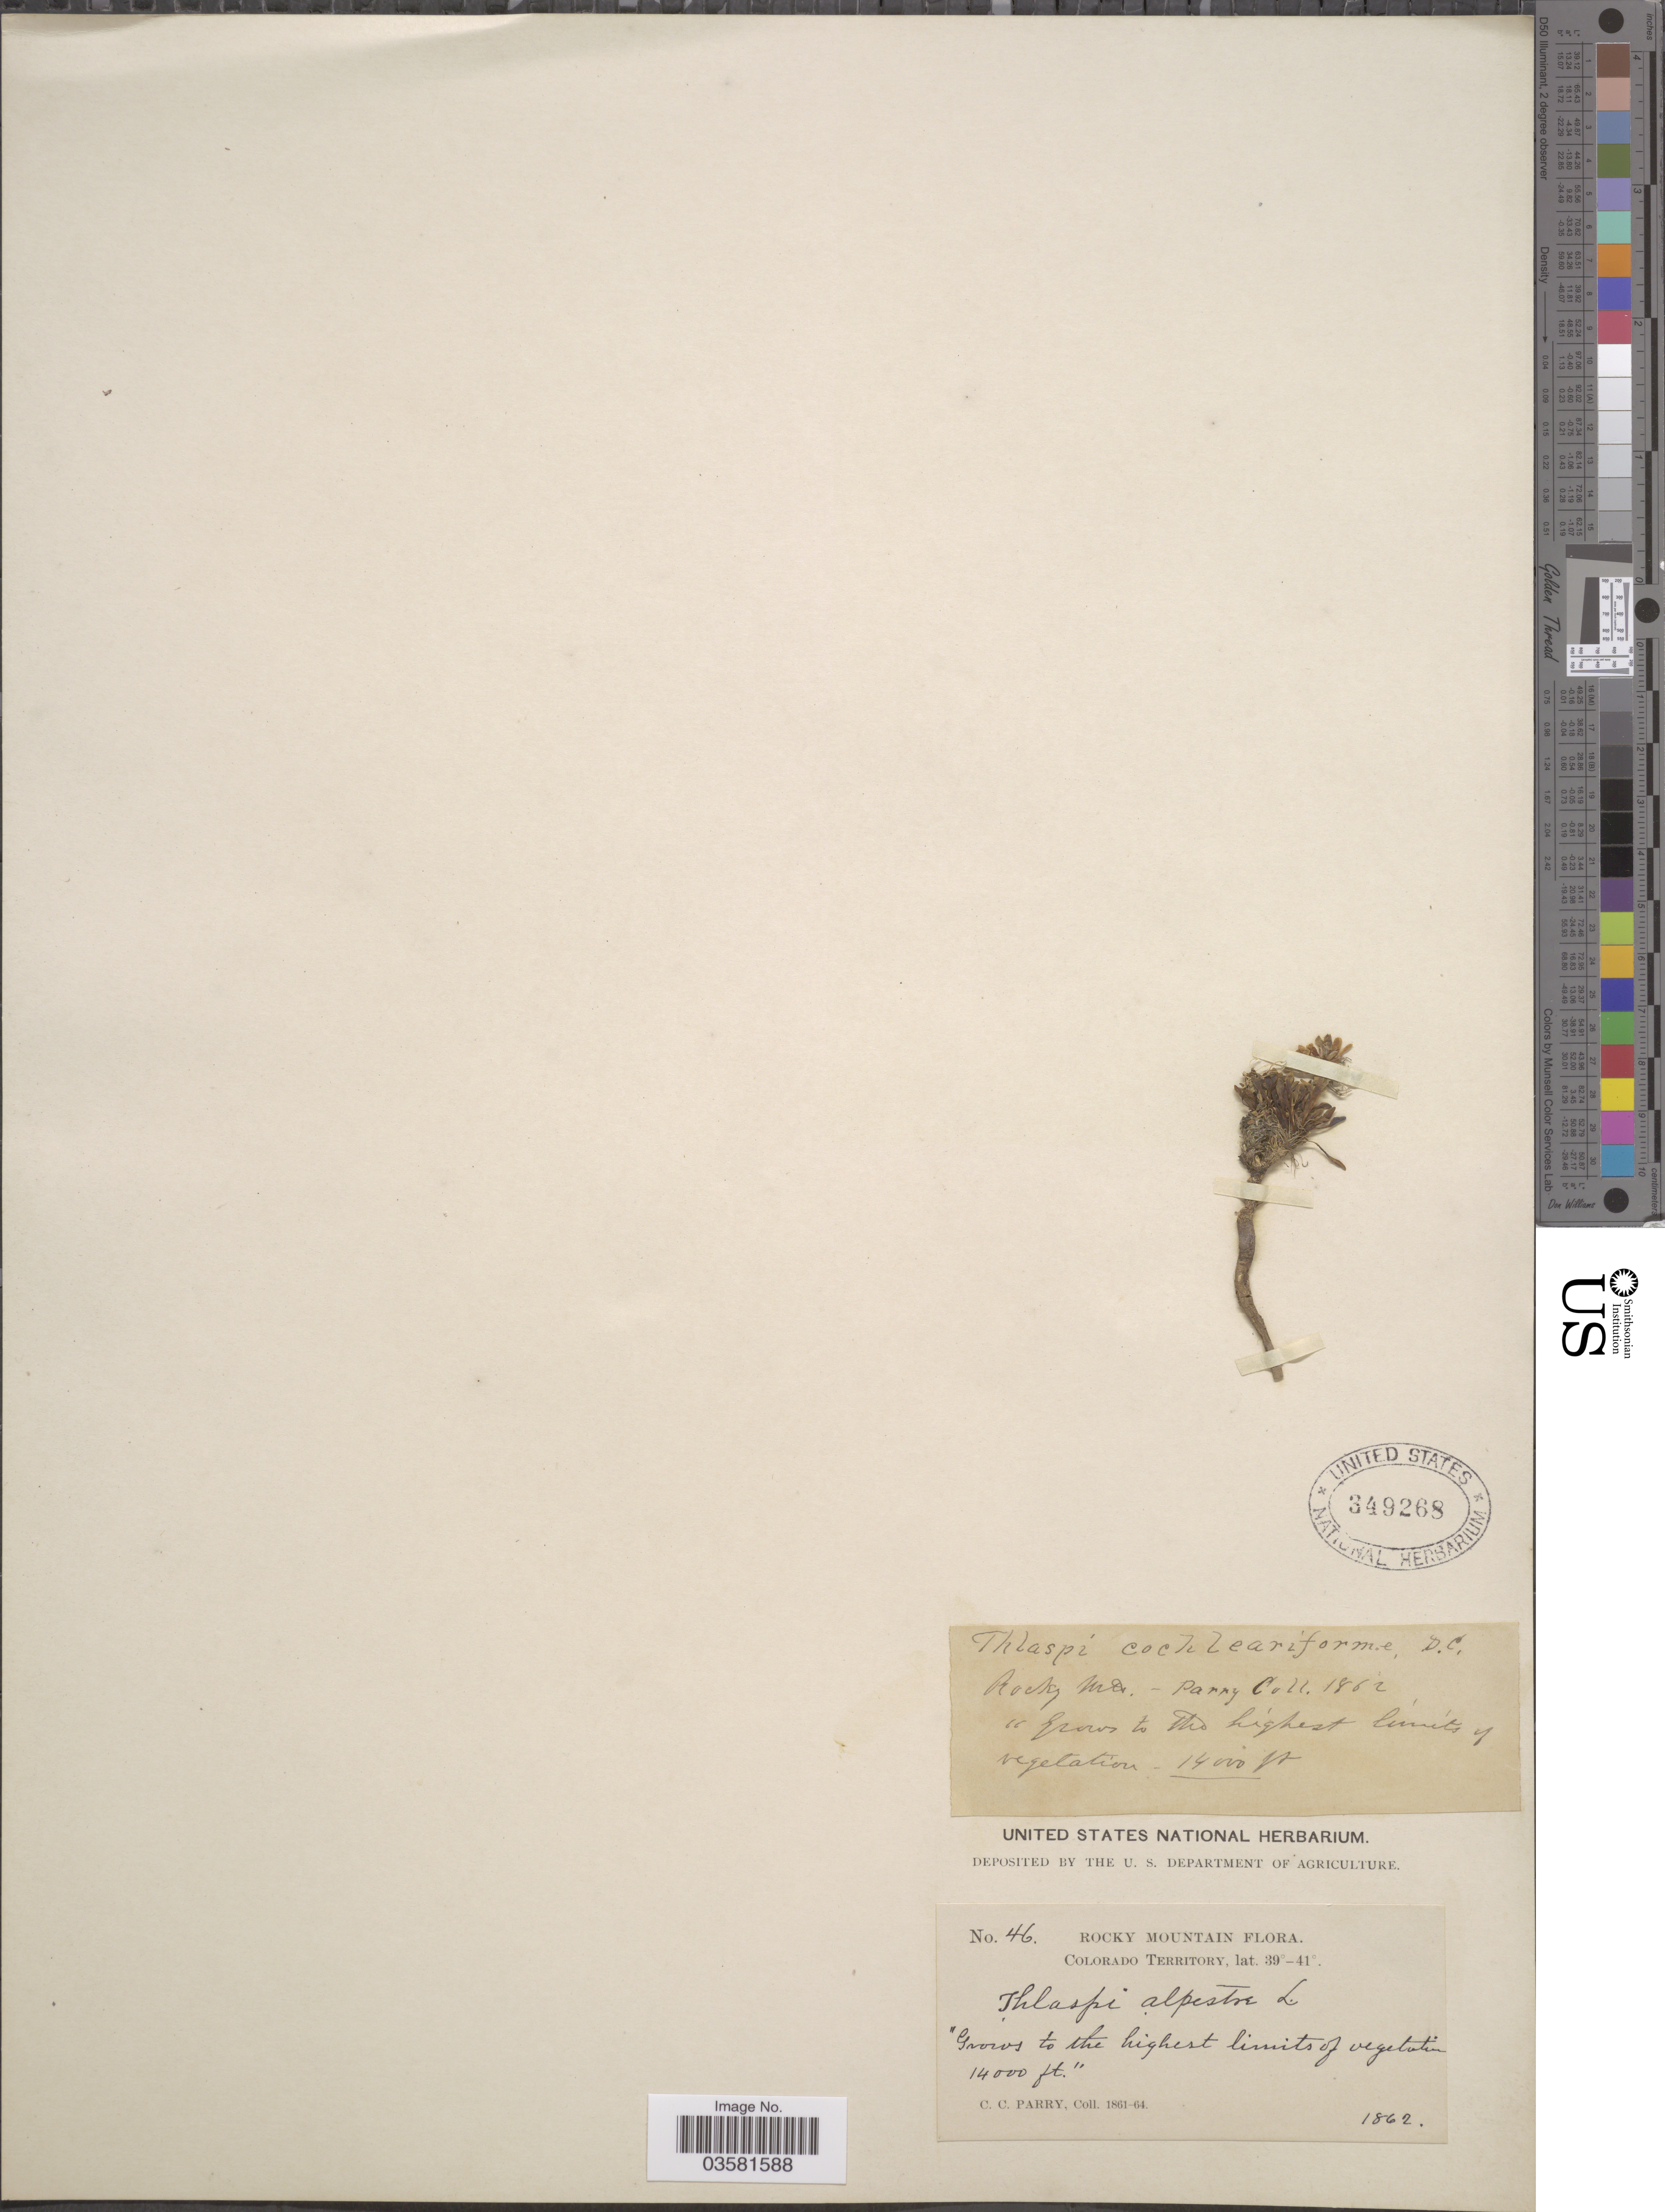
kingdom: Plantae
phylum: Tracheophyta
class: Magnoliopsida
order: Brassicales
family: Brassicaceae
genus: Thlaspi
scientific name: Thlaspi fendleri var. coloradoense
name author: (Rydb.) Maguire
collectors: C. C. Parry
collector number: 46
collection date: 1862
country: United States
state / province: Colorado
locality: Rocky Mountain.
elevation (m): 4267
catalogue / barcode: US 349268